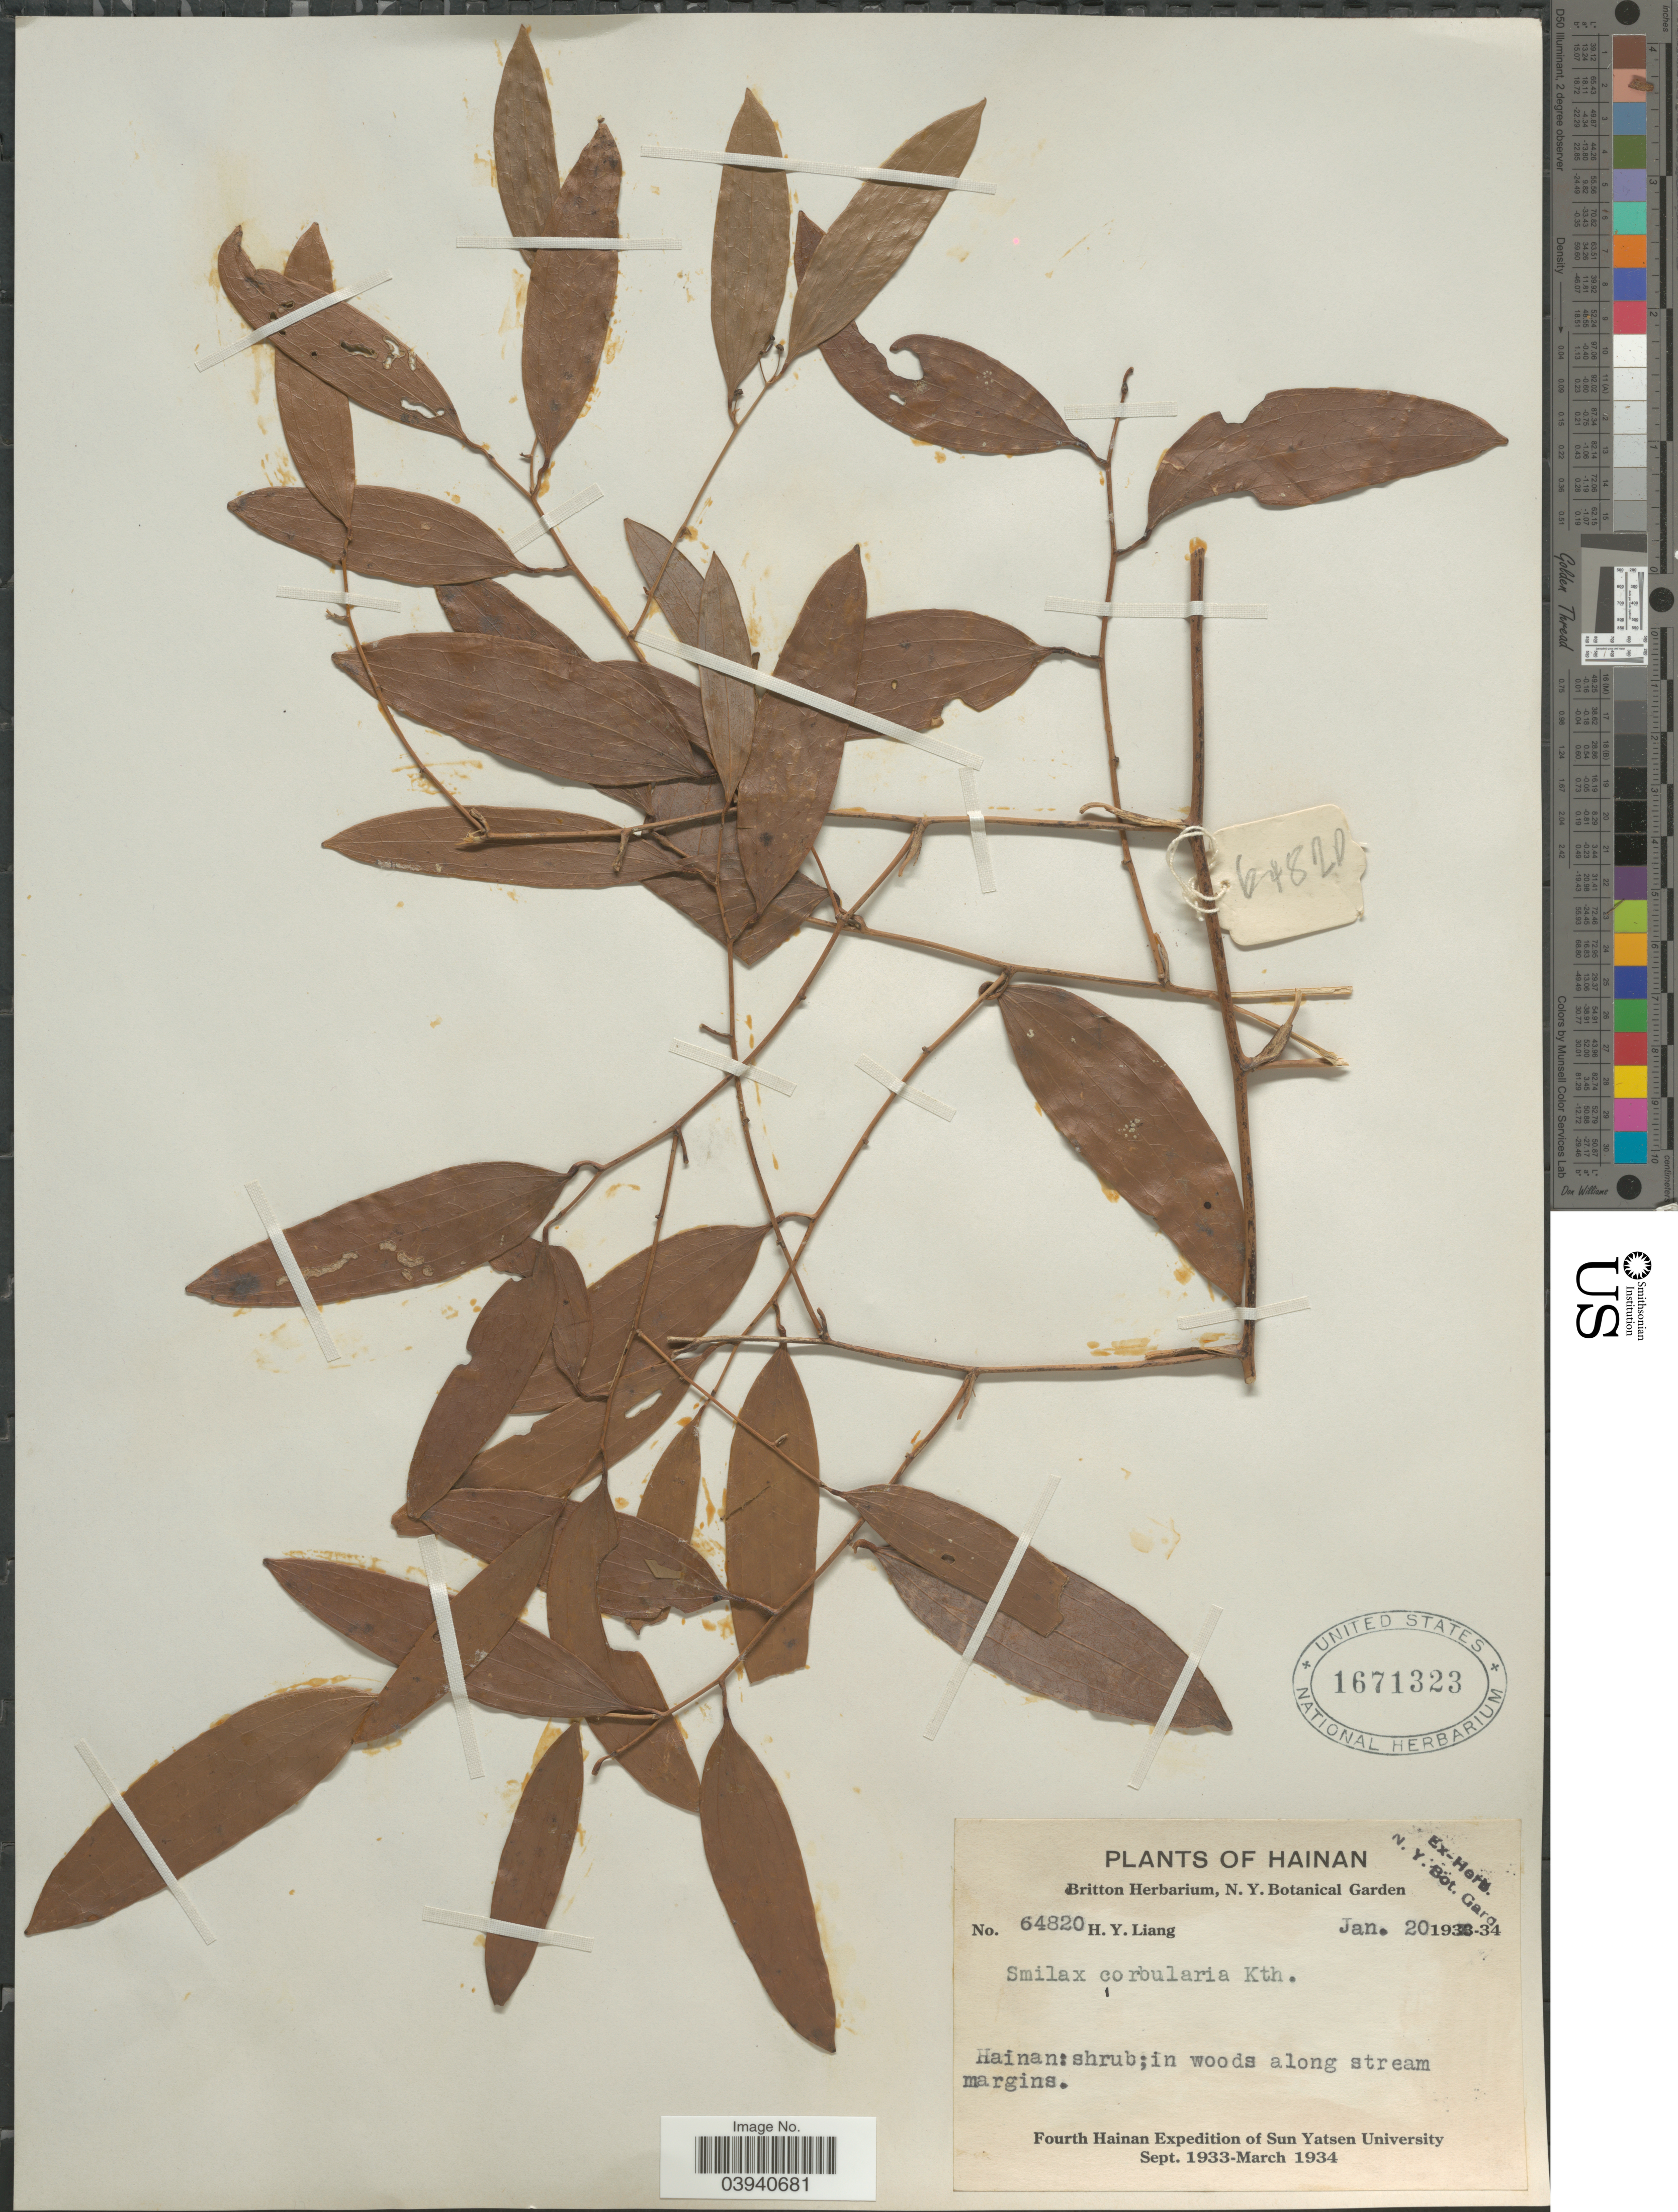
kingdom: Plantae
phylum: Tracheophyta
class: Liliopsida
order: Liliales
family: Smilacaceae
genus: Smilax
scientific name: Smilax corbularia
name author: Kunth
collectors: H. Y. Liang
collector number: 64820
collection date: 1934-01-20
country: China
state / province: Hainan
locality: Hainan: in woods along stream margins.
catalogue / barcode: US 1671323